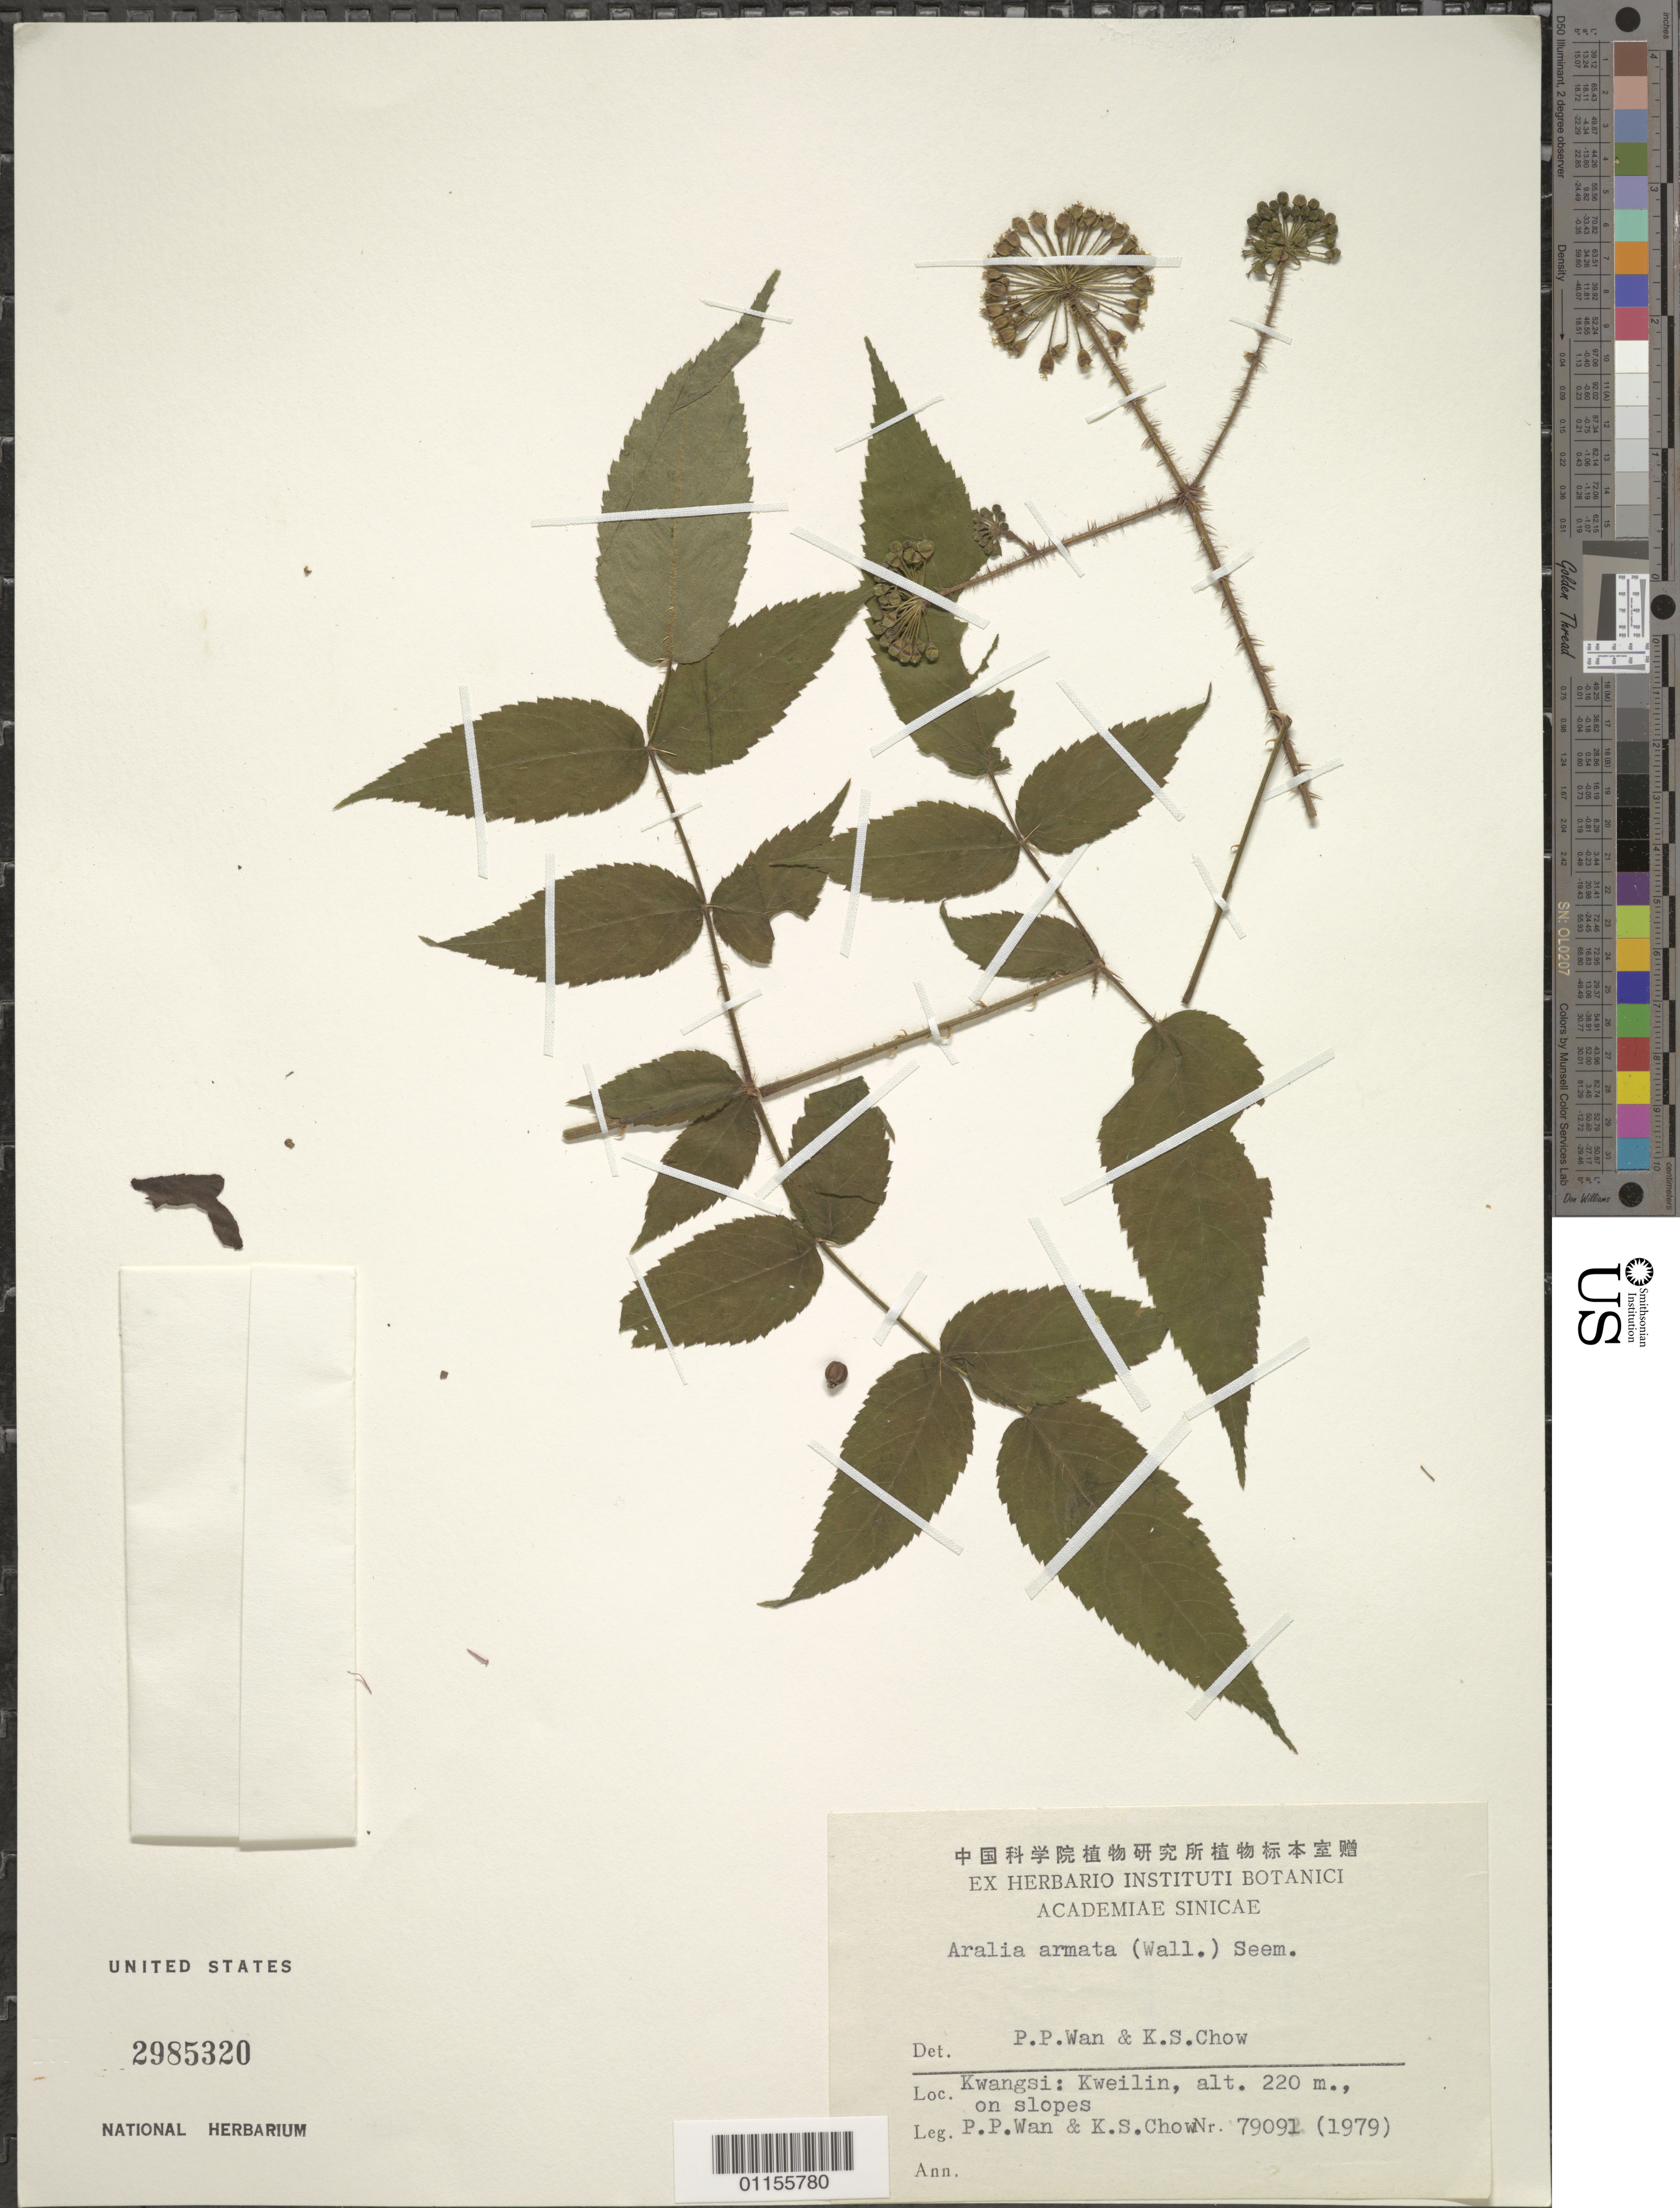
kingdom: Plantae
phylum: Tracheophyta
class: Magnoliopsida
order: Apiales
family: Araliaceae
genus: Aralia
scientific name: Aralia armata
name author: (Wall.) Seem.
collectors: P. Wan & K. S. Chow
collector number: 79091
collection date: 1979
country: China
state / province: Guangxi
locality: Kweilin.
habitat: On slopes.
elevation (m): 220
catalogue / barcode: US 2985320